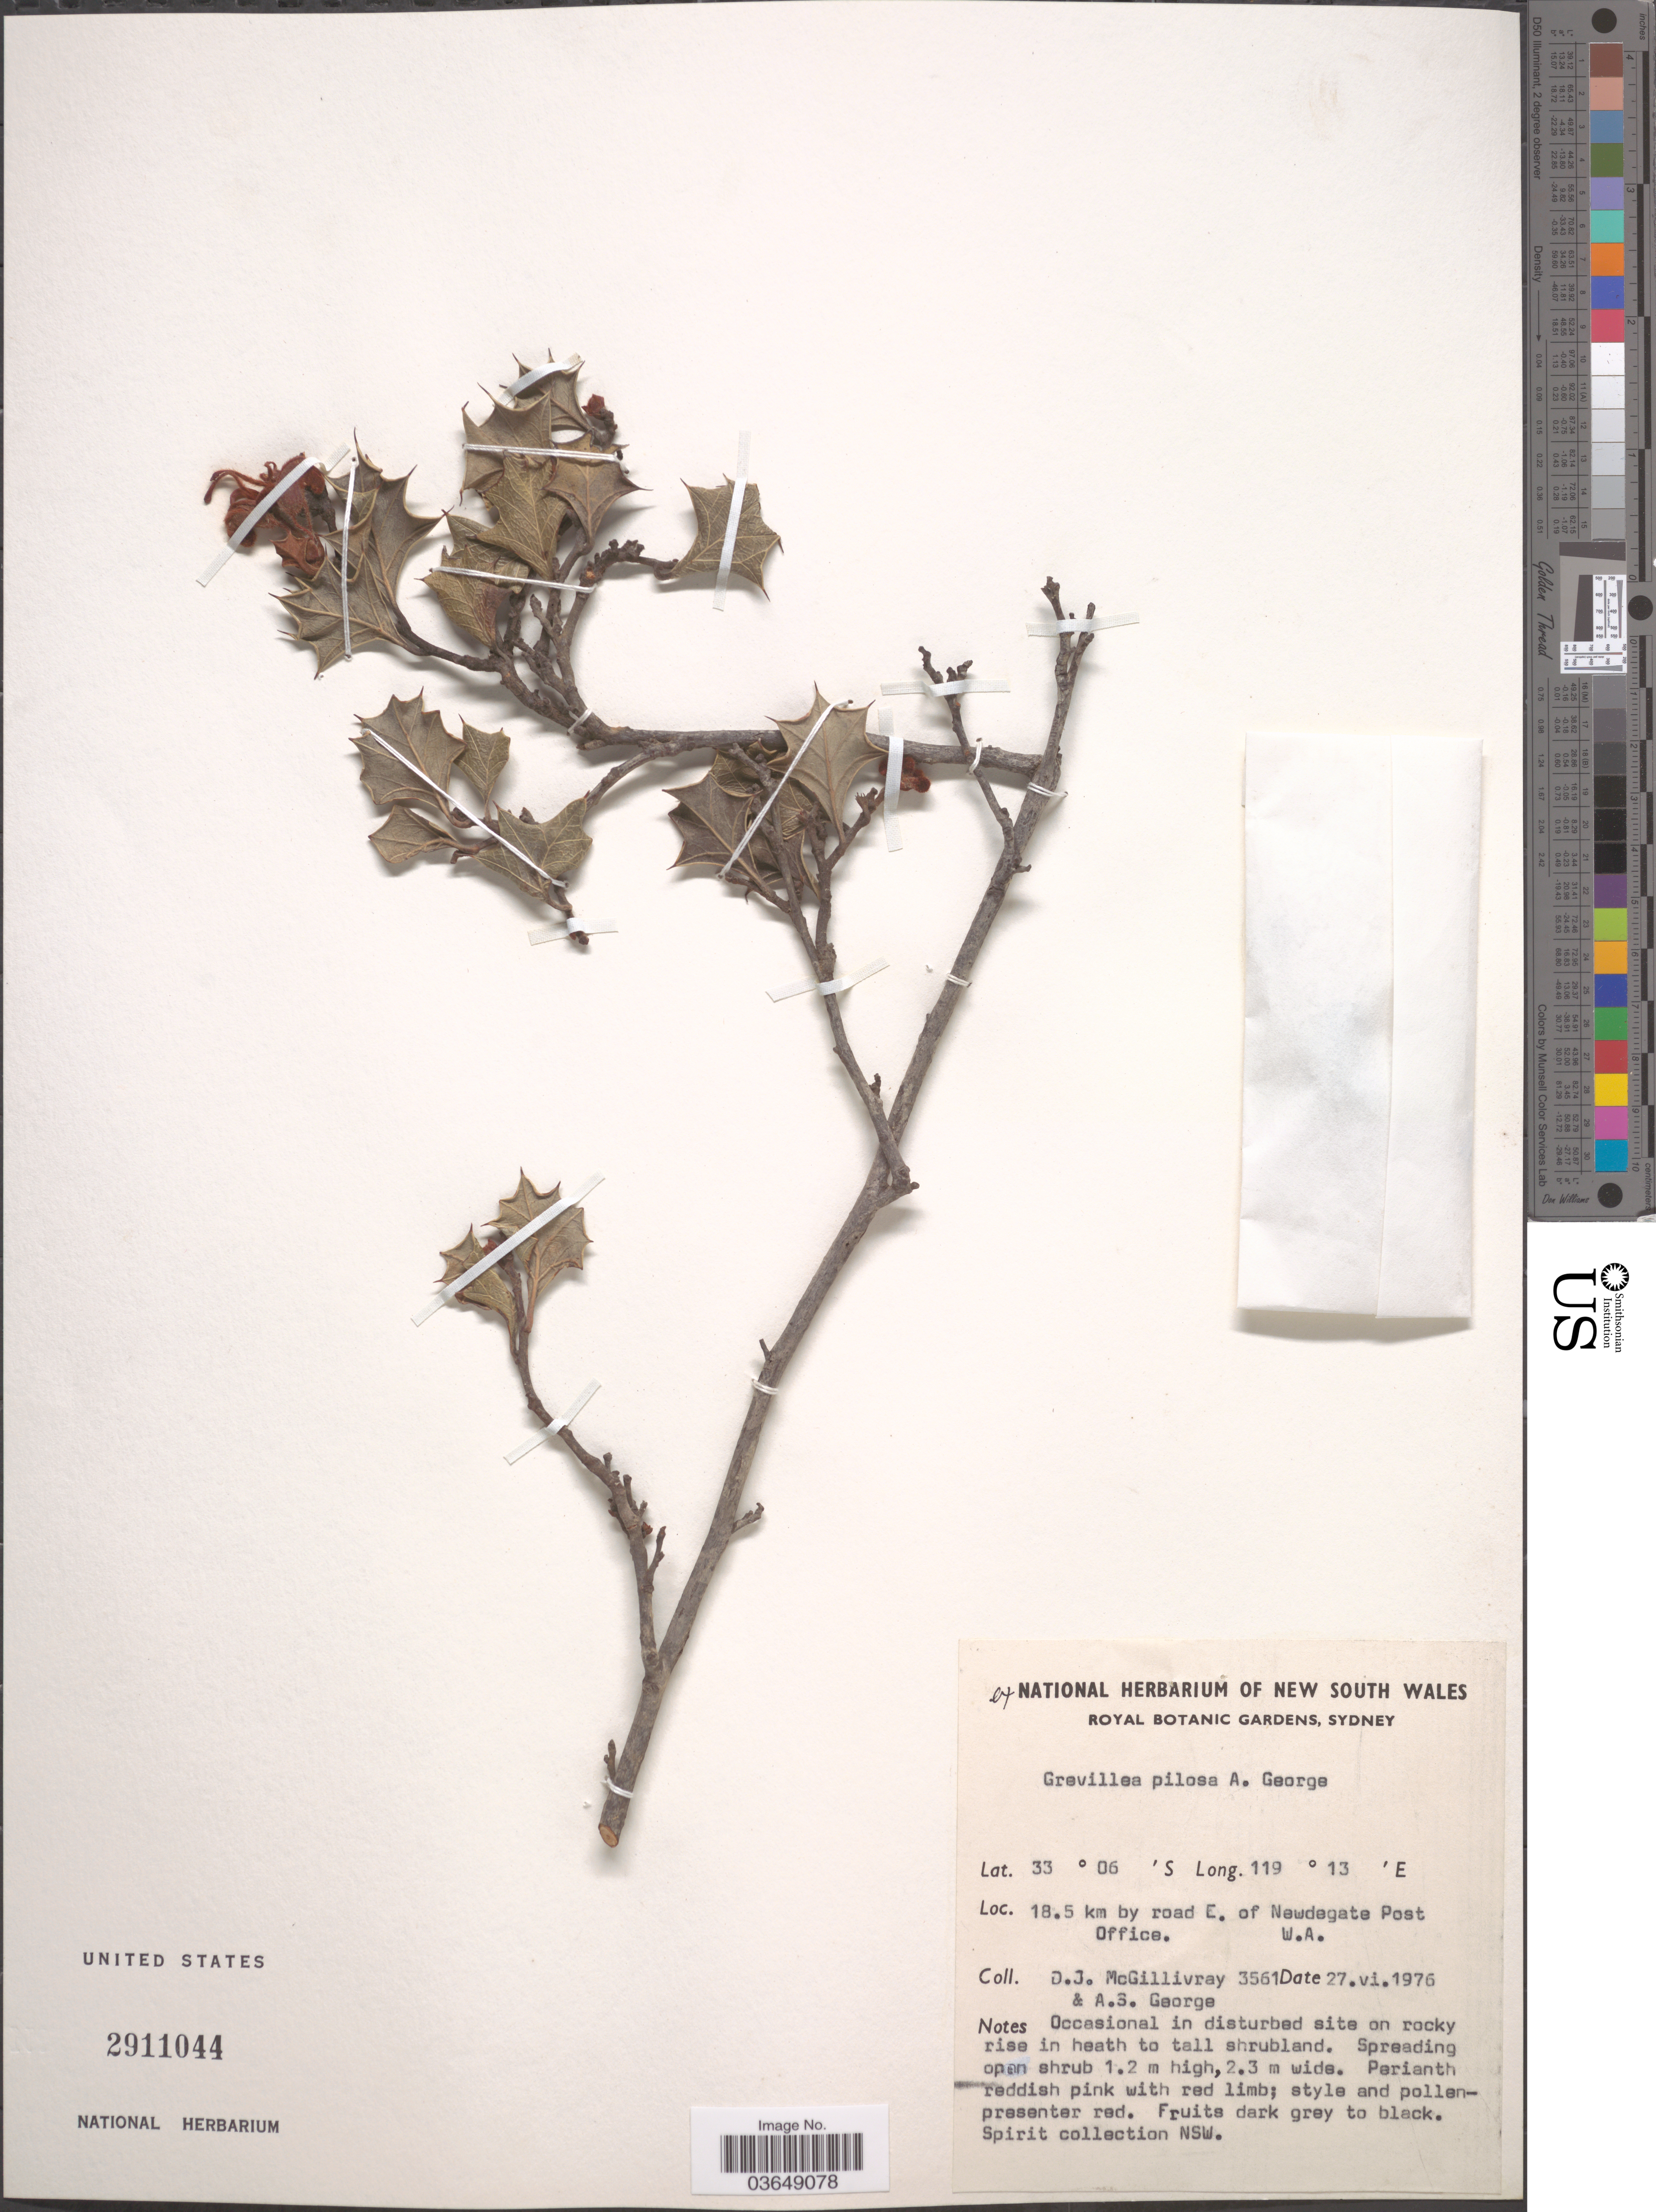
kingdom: Plantae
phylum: Tracheophyta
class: Magnoliopsida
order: Proteales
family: Proteaceae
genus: Grevillea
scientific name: Grevillea pilosa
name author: A.S. George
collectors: D. J. McGillivray & A. S. George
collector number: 3561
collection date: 1976-06-27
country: Australia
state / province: Western Australia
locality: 18.5 km by road E. of Newdegate Post Office.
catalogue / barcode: US 2911044